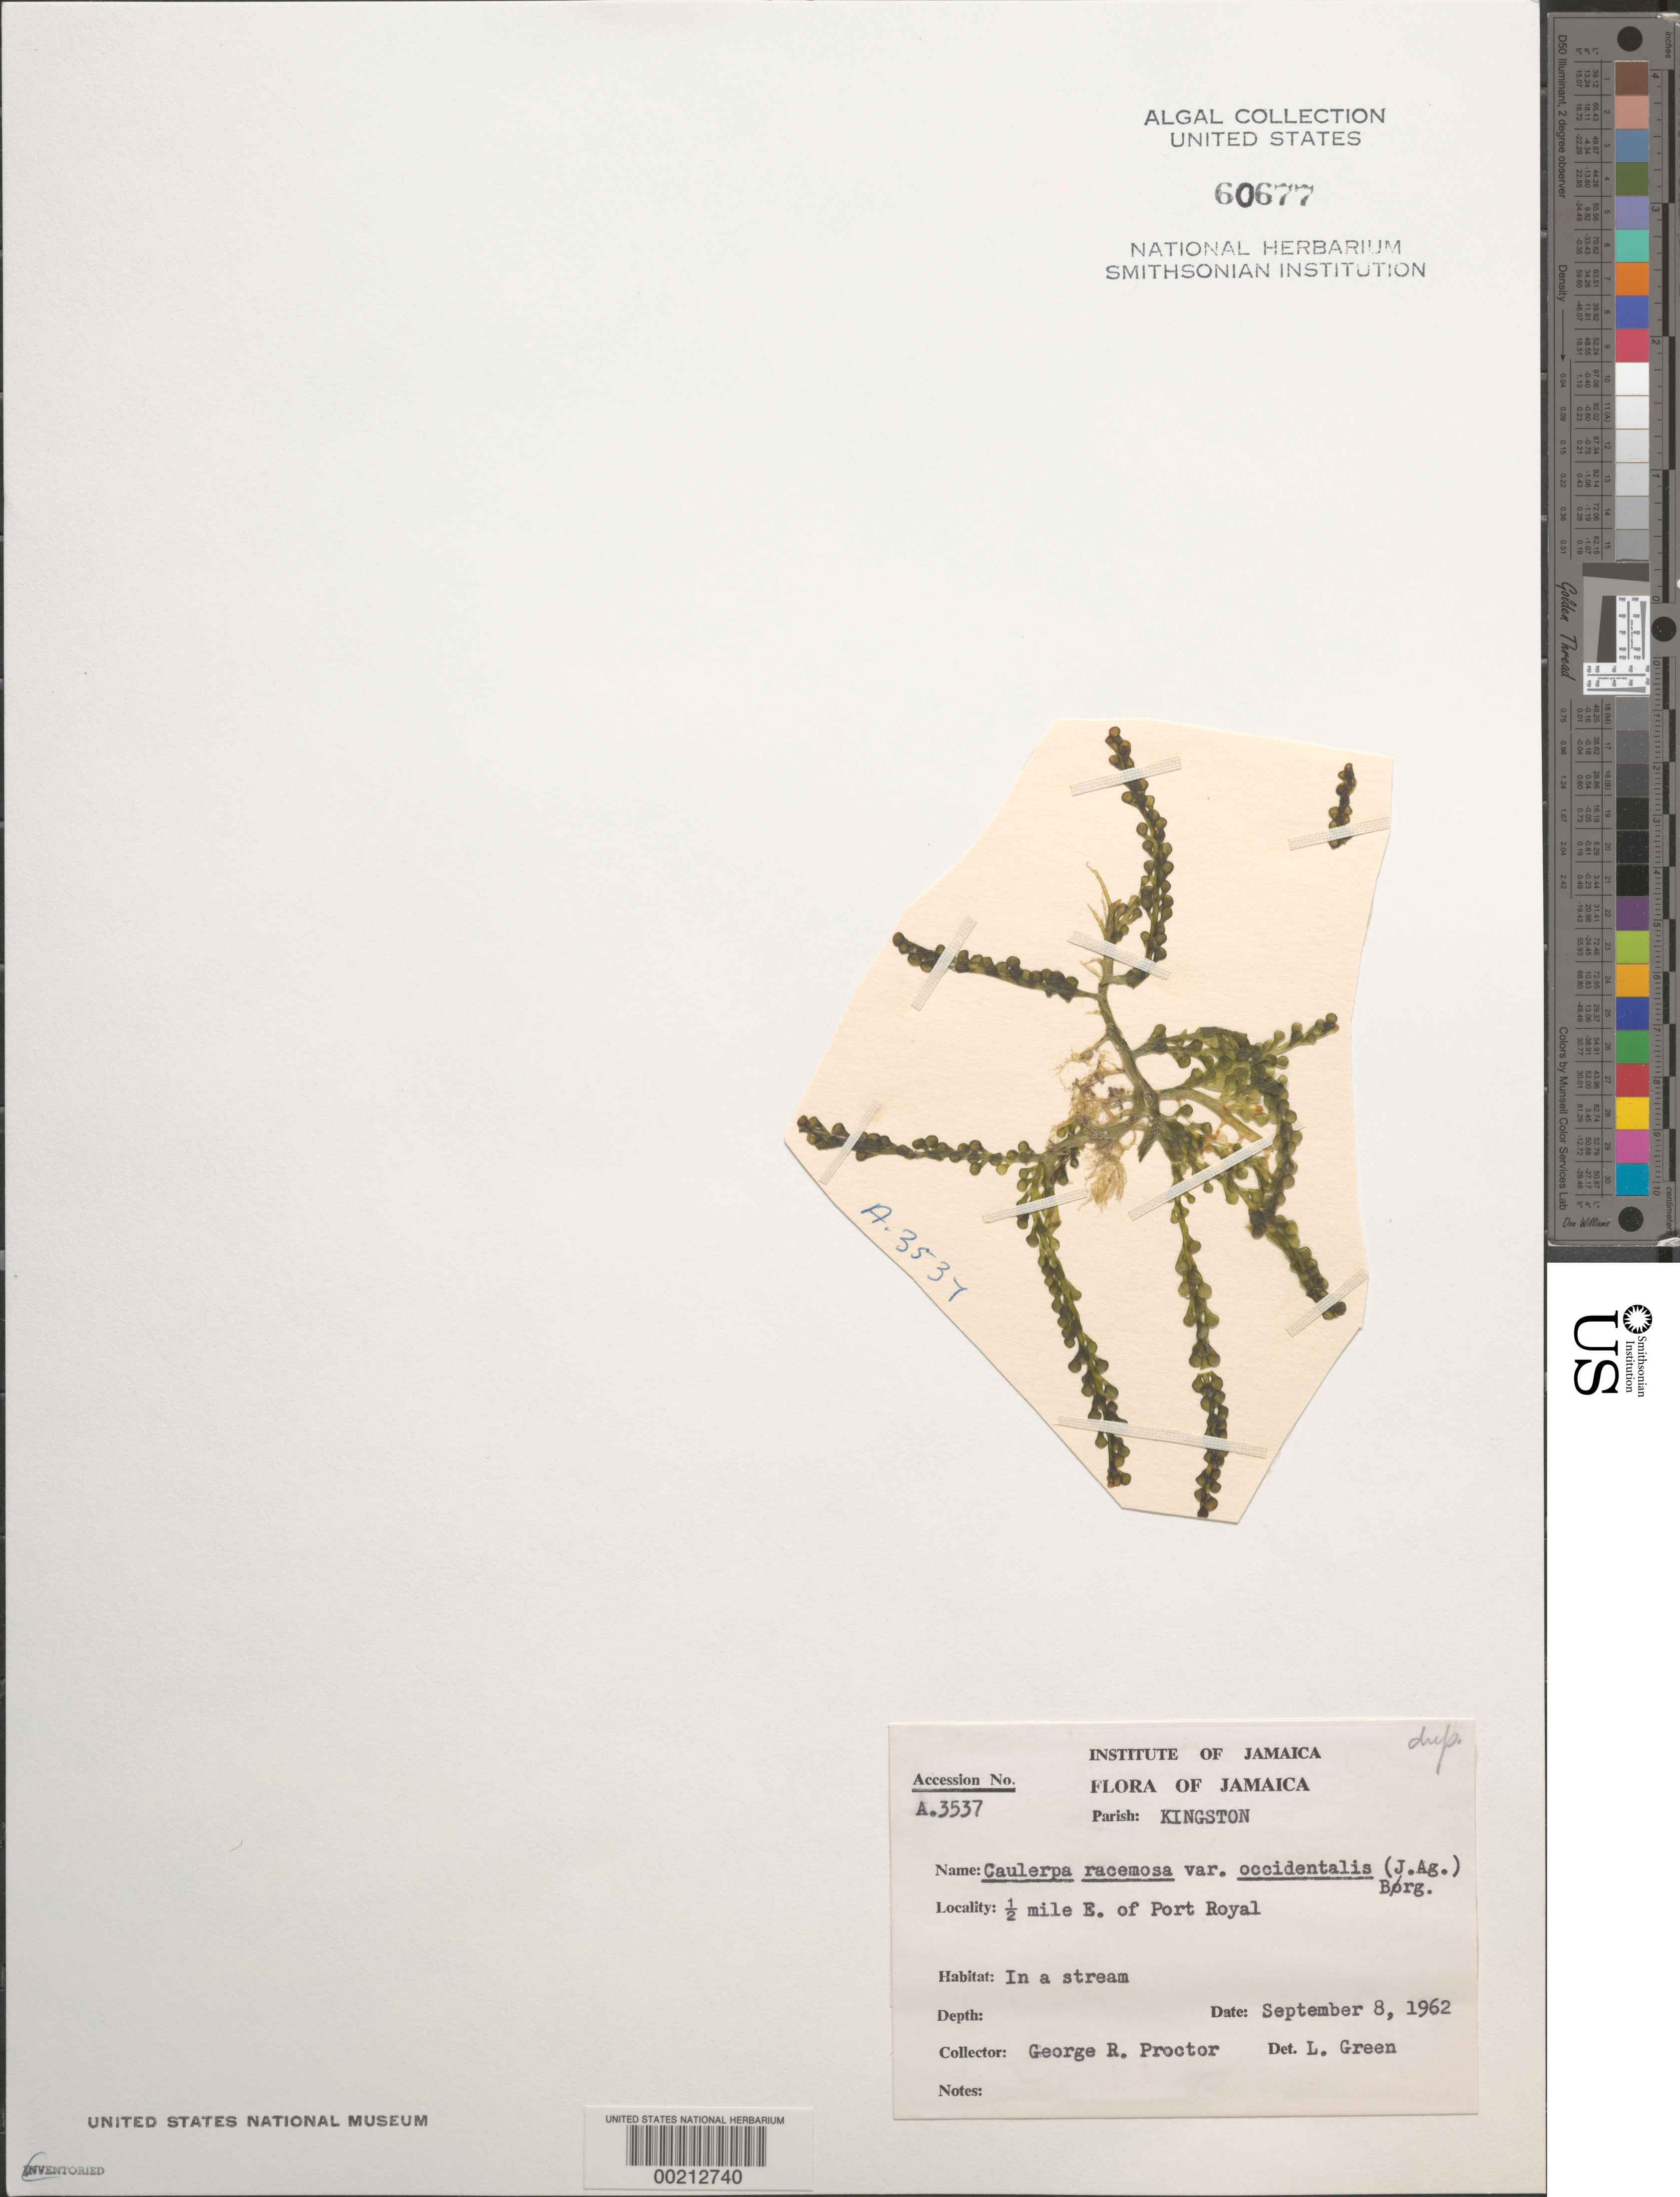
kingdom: Plantae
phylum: Chlorophyta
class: Ulvophyceae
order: Bryopsidales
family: Caulerpaceae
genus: Caulerpa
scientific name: Caulerpa racemosa var. occidentalis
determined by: Green, L.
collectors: G. R. Proctor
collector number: A.3537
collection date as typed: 08 Sep 1962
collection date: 1962-09-08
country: Jamaica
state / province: Kingston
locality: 1/2 mile east of Port Royal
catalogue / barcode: US 60677